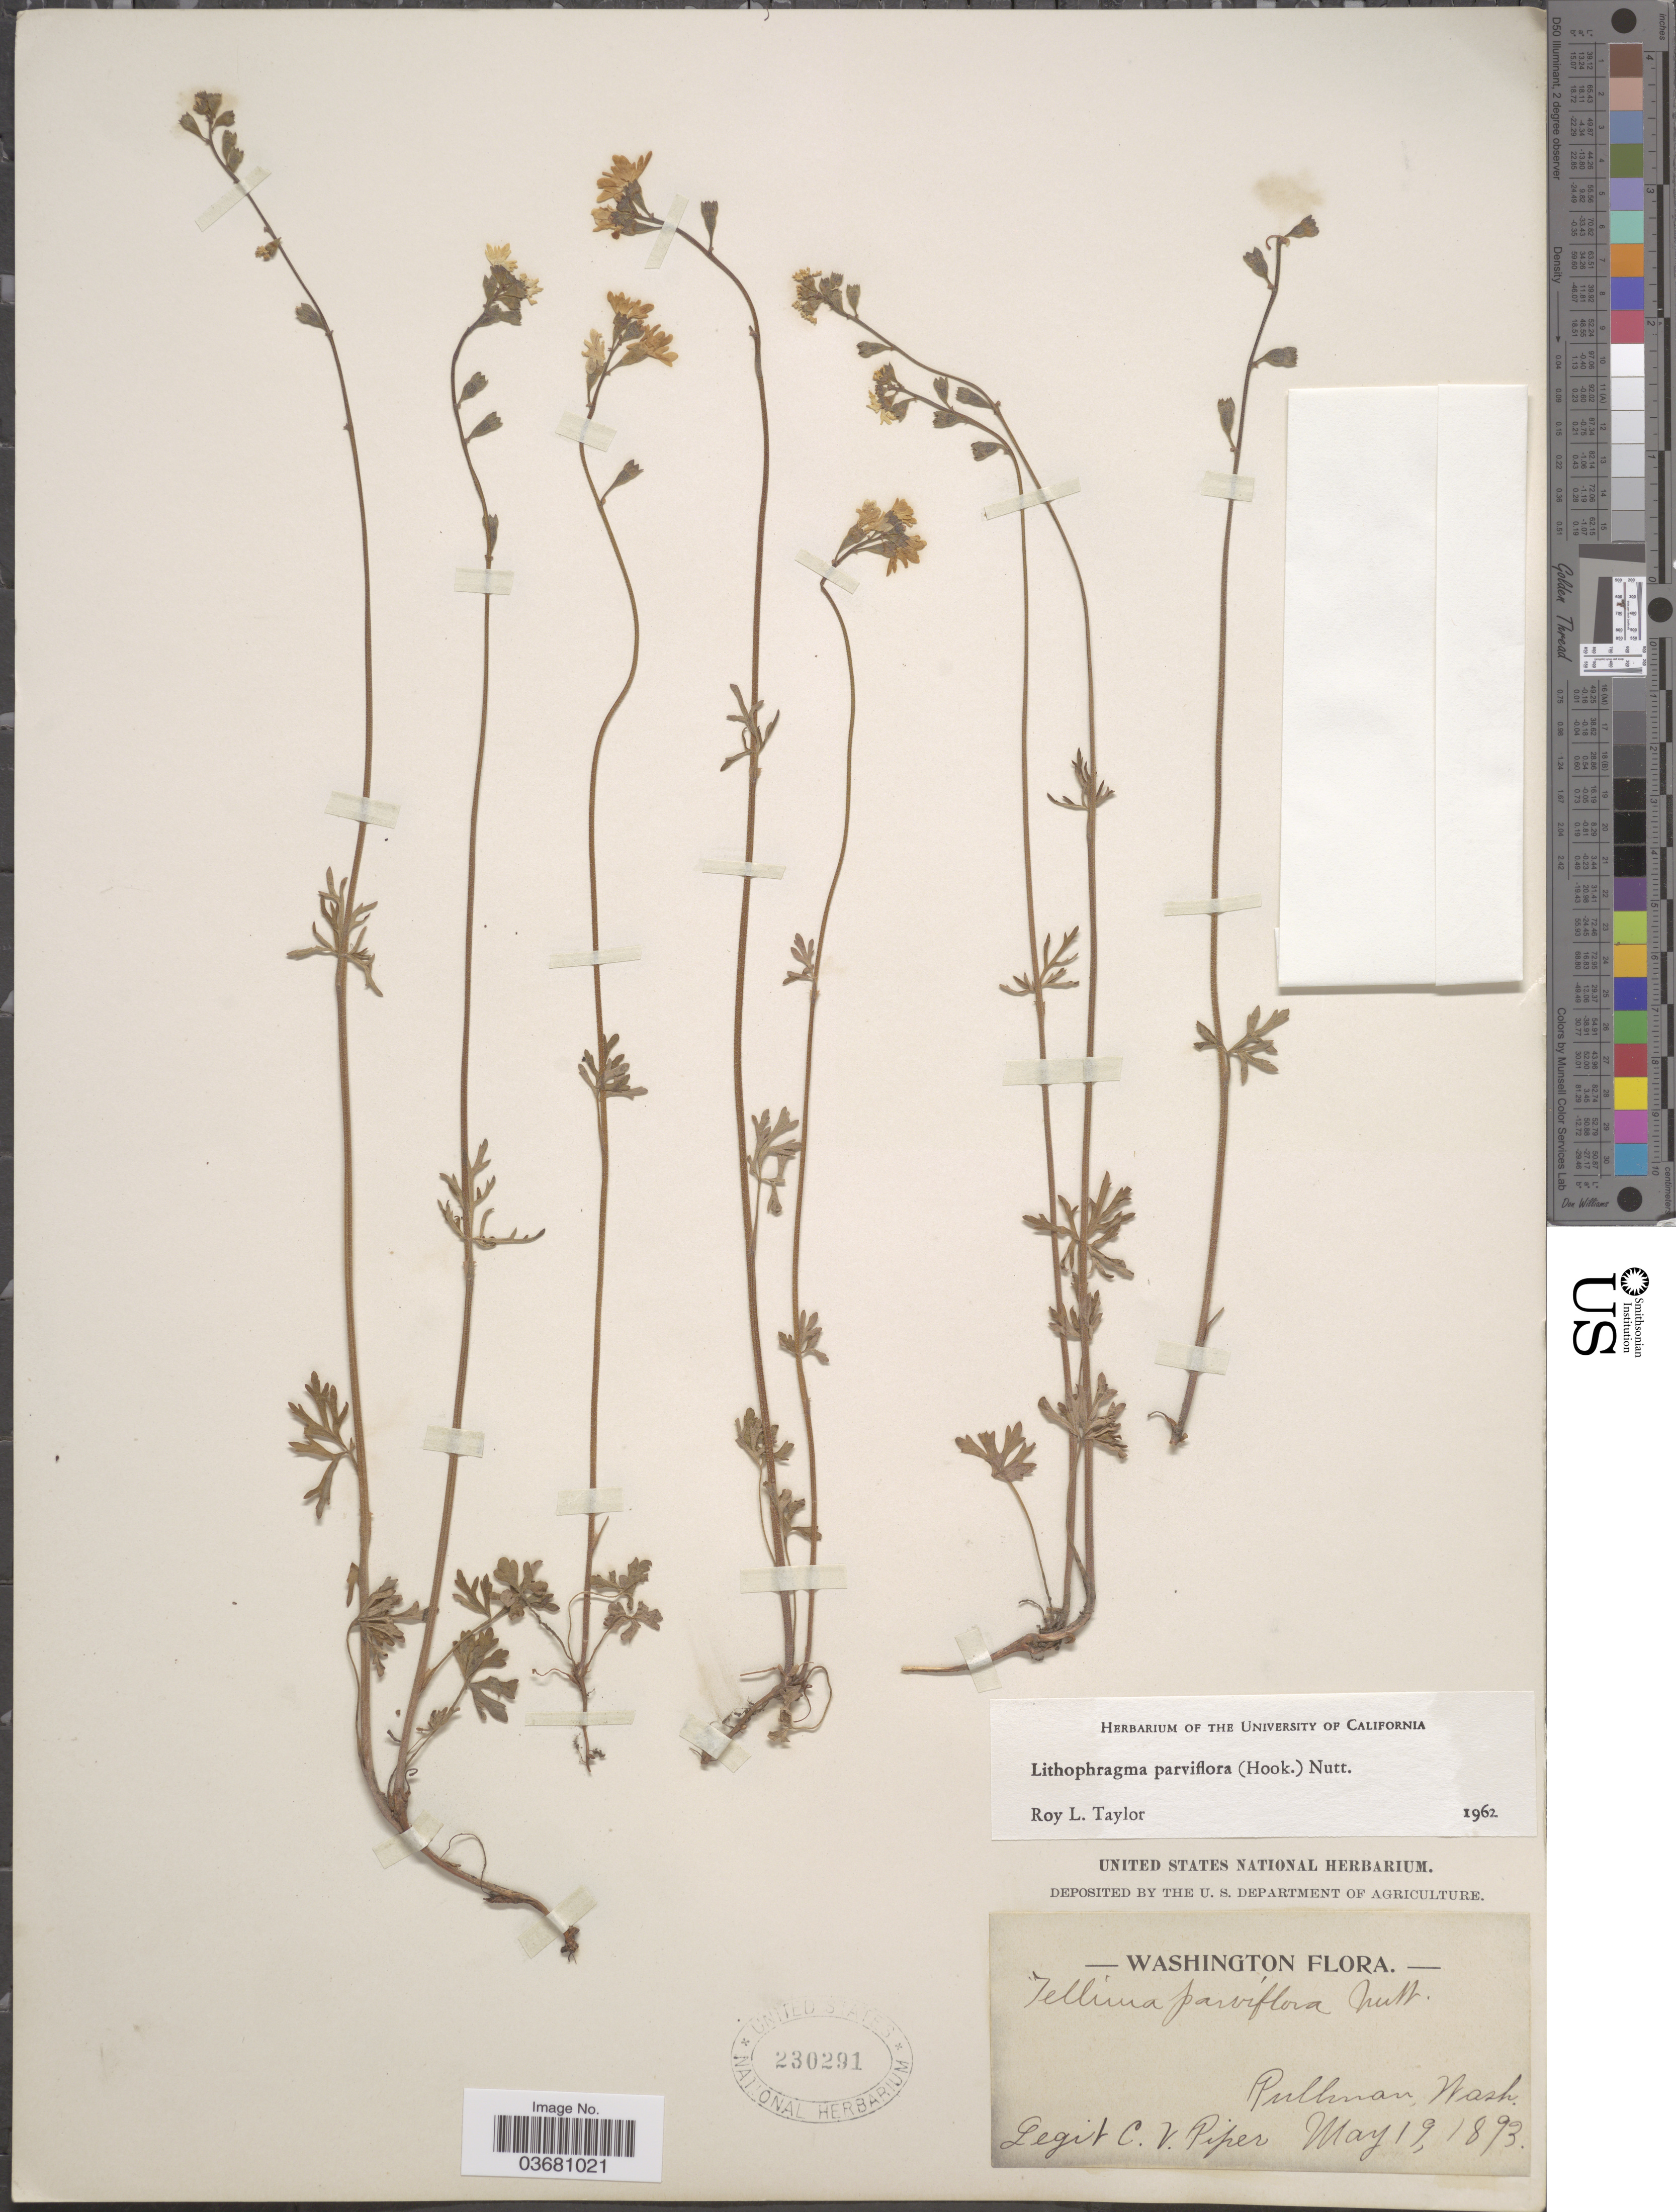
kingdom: Plantae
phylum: Tracheophyta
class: Magnoliopsida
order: Saxifragales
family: Saxifragaceae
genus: Lithophragma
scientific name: Lithophragma parviflorum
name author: (Hook.) Nutt.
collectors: C. V. Piper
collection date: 1893-05-19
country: United States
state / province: Washington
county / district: Whitman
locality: Pullman.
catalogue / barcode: US 230291